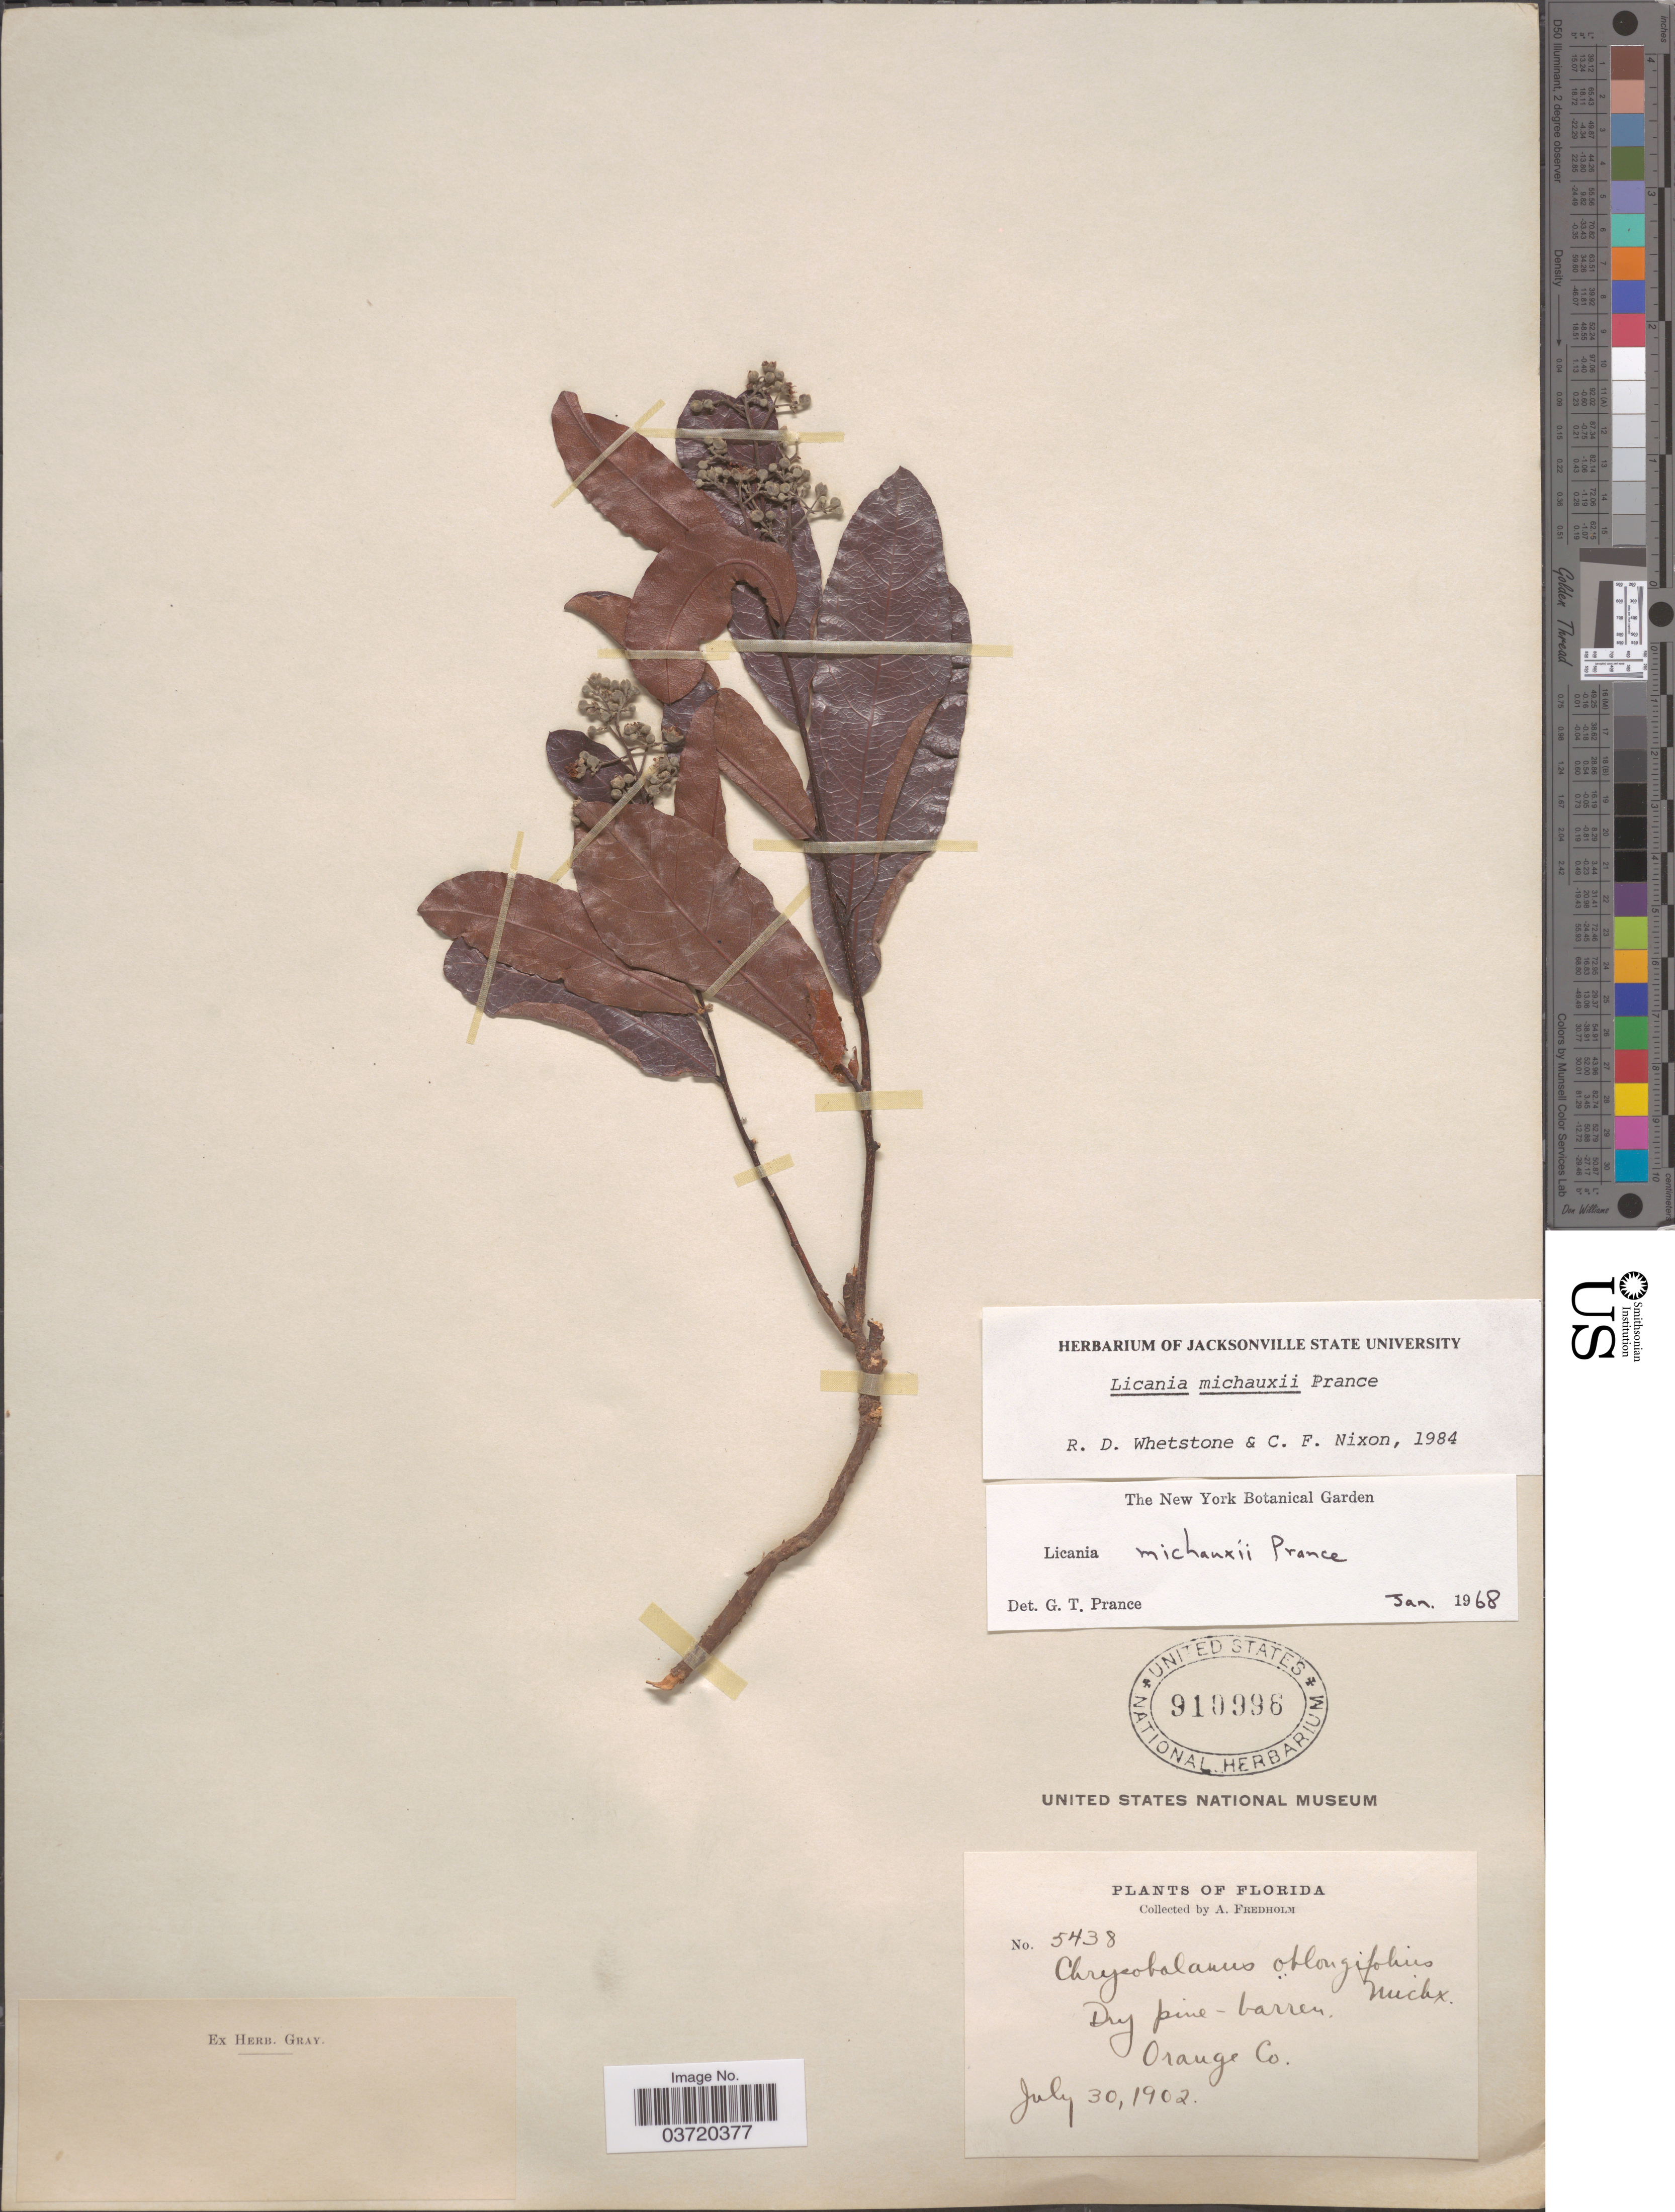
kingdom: Plantae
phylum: Tracheophyta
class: Magnoliopsida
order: Malpighiales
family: Chrysobalanaceae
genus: Geobalanus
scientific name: Geobalanus oblongifolius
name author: (Michx.) Small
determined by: Strong, M. T., (US), Smithsonian Institution - National Museum of Natural History (UNITED STATES)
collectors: A. Fredholm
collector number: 5438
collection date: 1902-07-30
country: United States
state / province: Florida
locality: Orange Co.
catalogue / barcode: US 910996